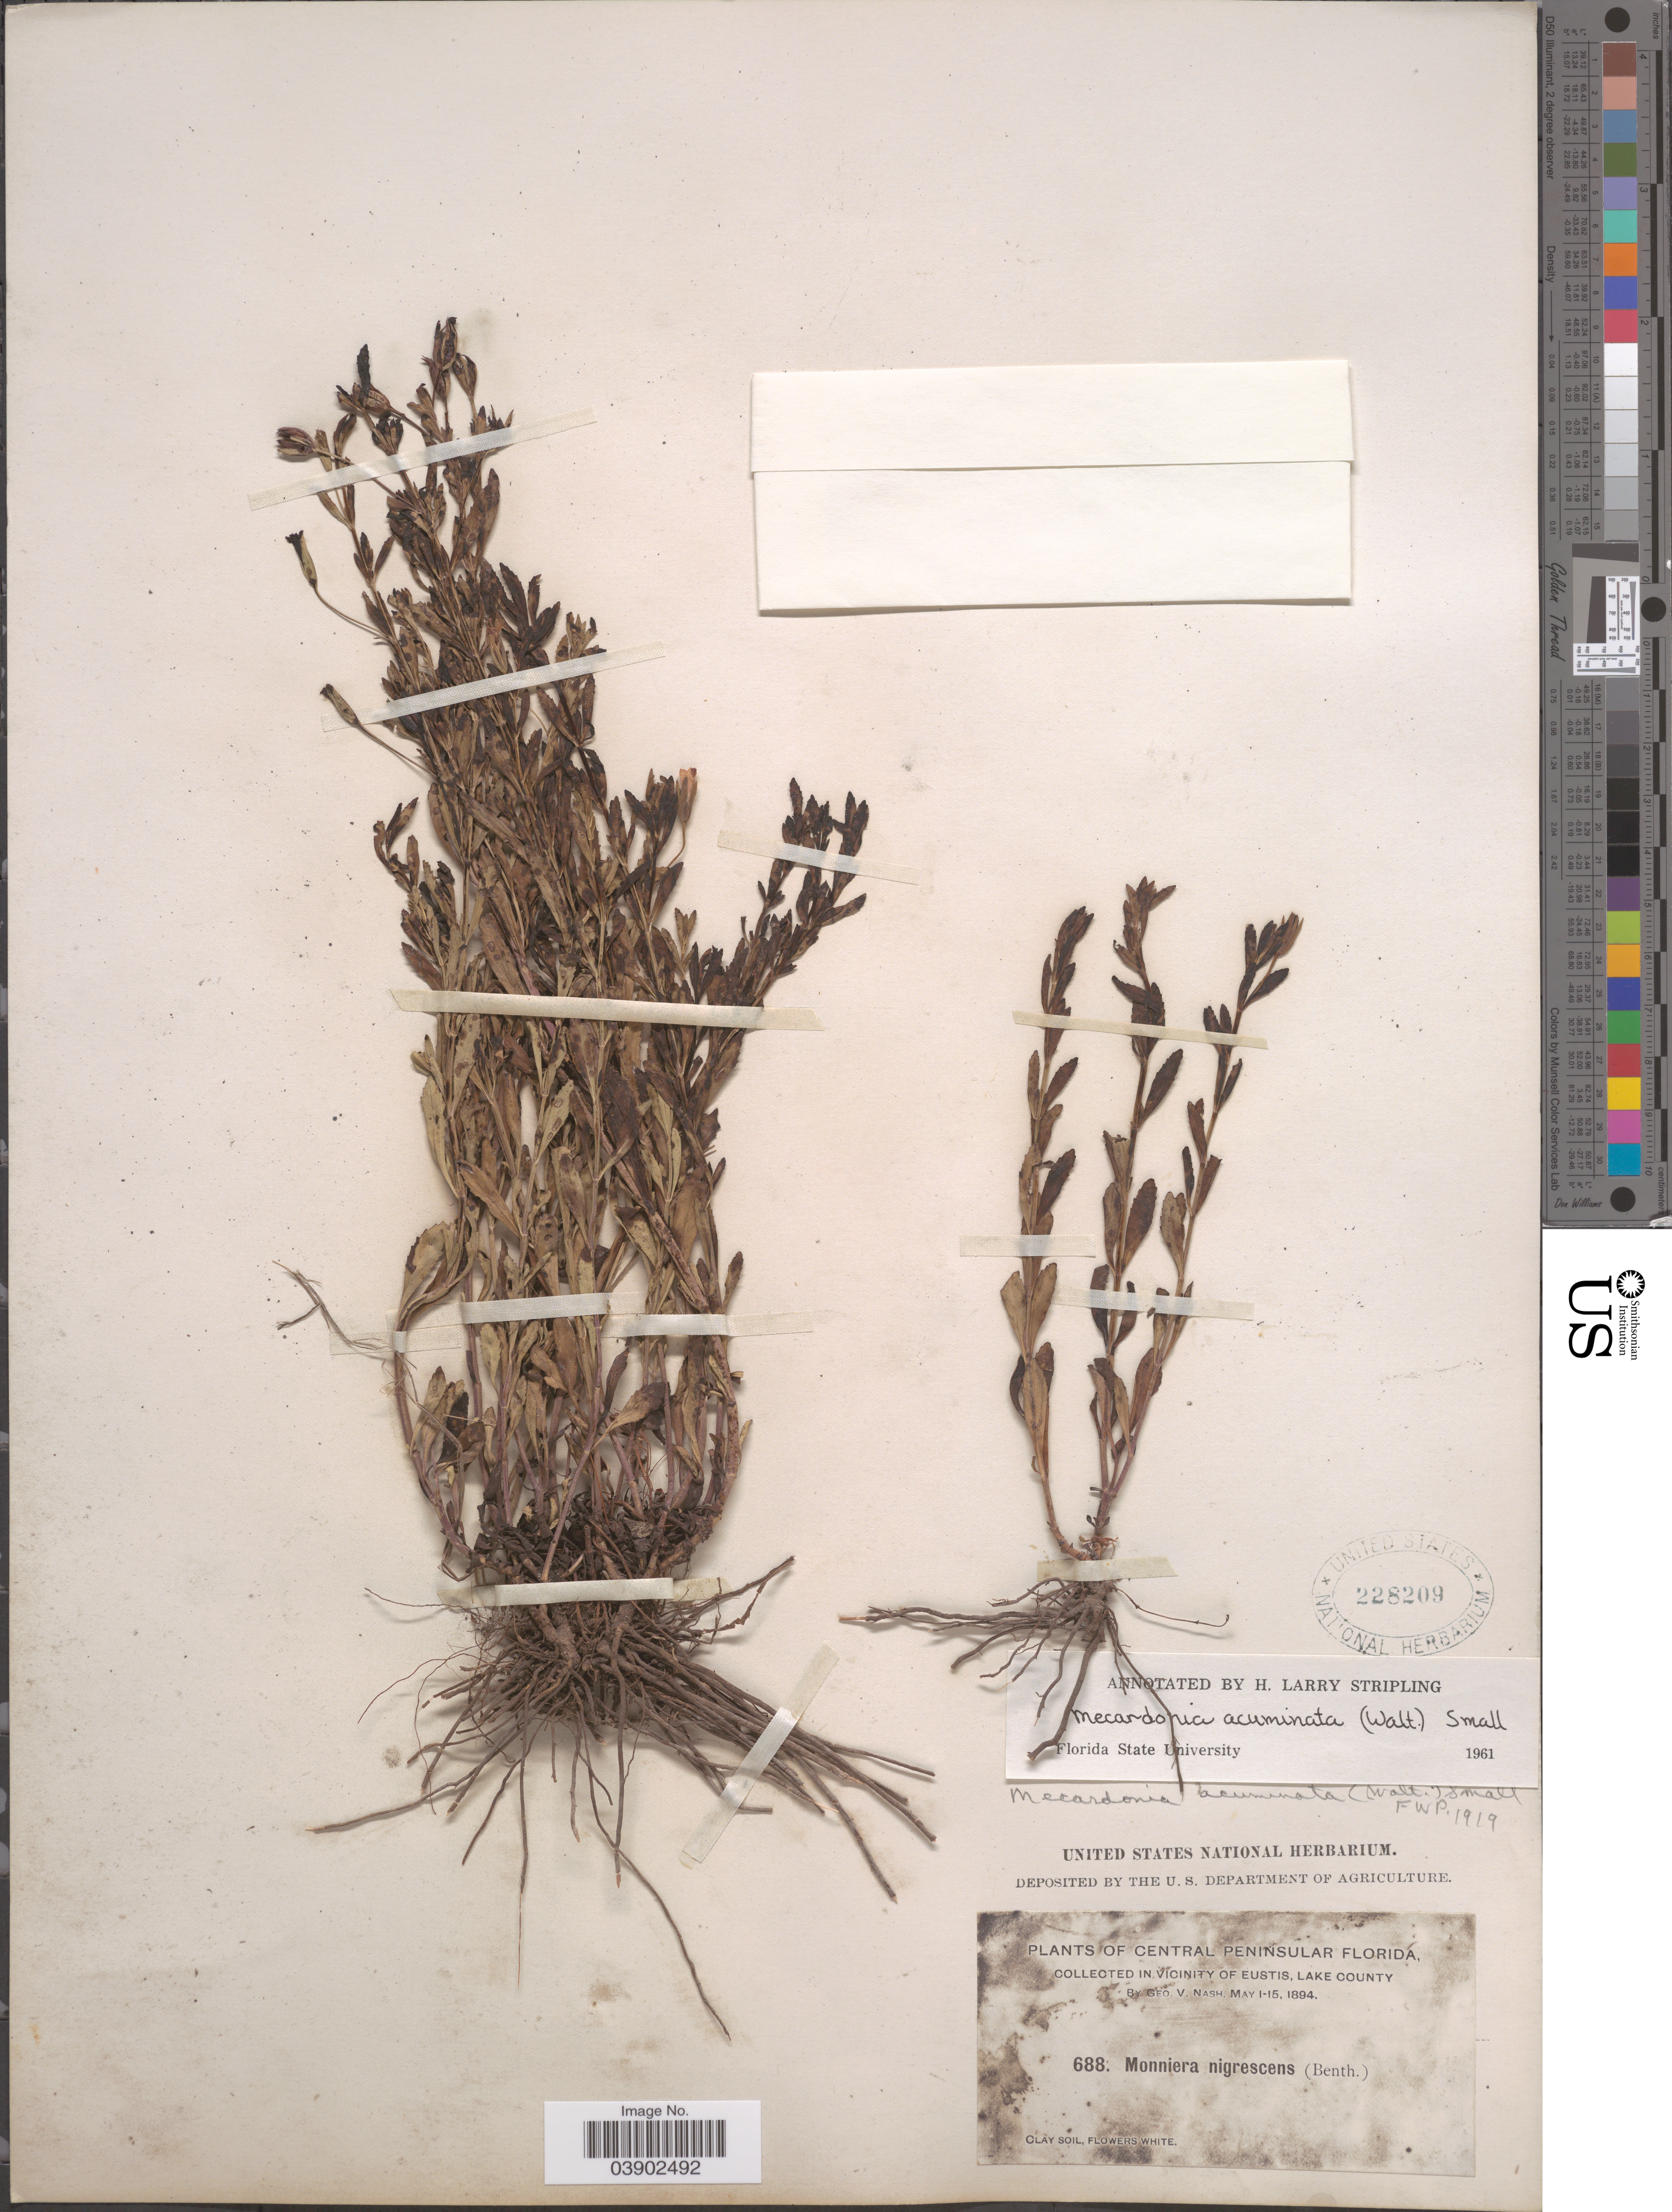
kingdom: Plantae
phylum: Tracheophyta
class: Magnoliopsida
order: Lamiales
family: Plantaginaceae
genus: Mecardonia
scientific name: Mecardonia acuminata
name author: (Walter) Small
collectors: G. V. Nash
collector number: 688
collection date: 1894-05-01/1894-05-15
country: United States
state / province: Florida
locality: Central Peninsular Florida. Vicinity of Eustis, Lake County.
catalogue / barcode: US 228209